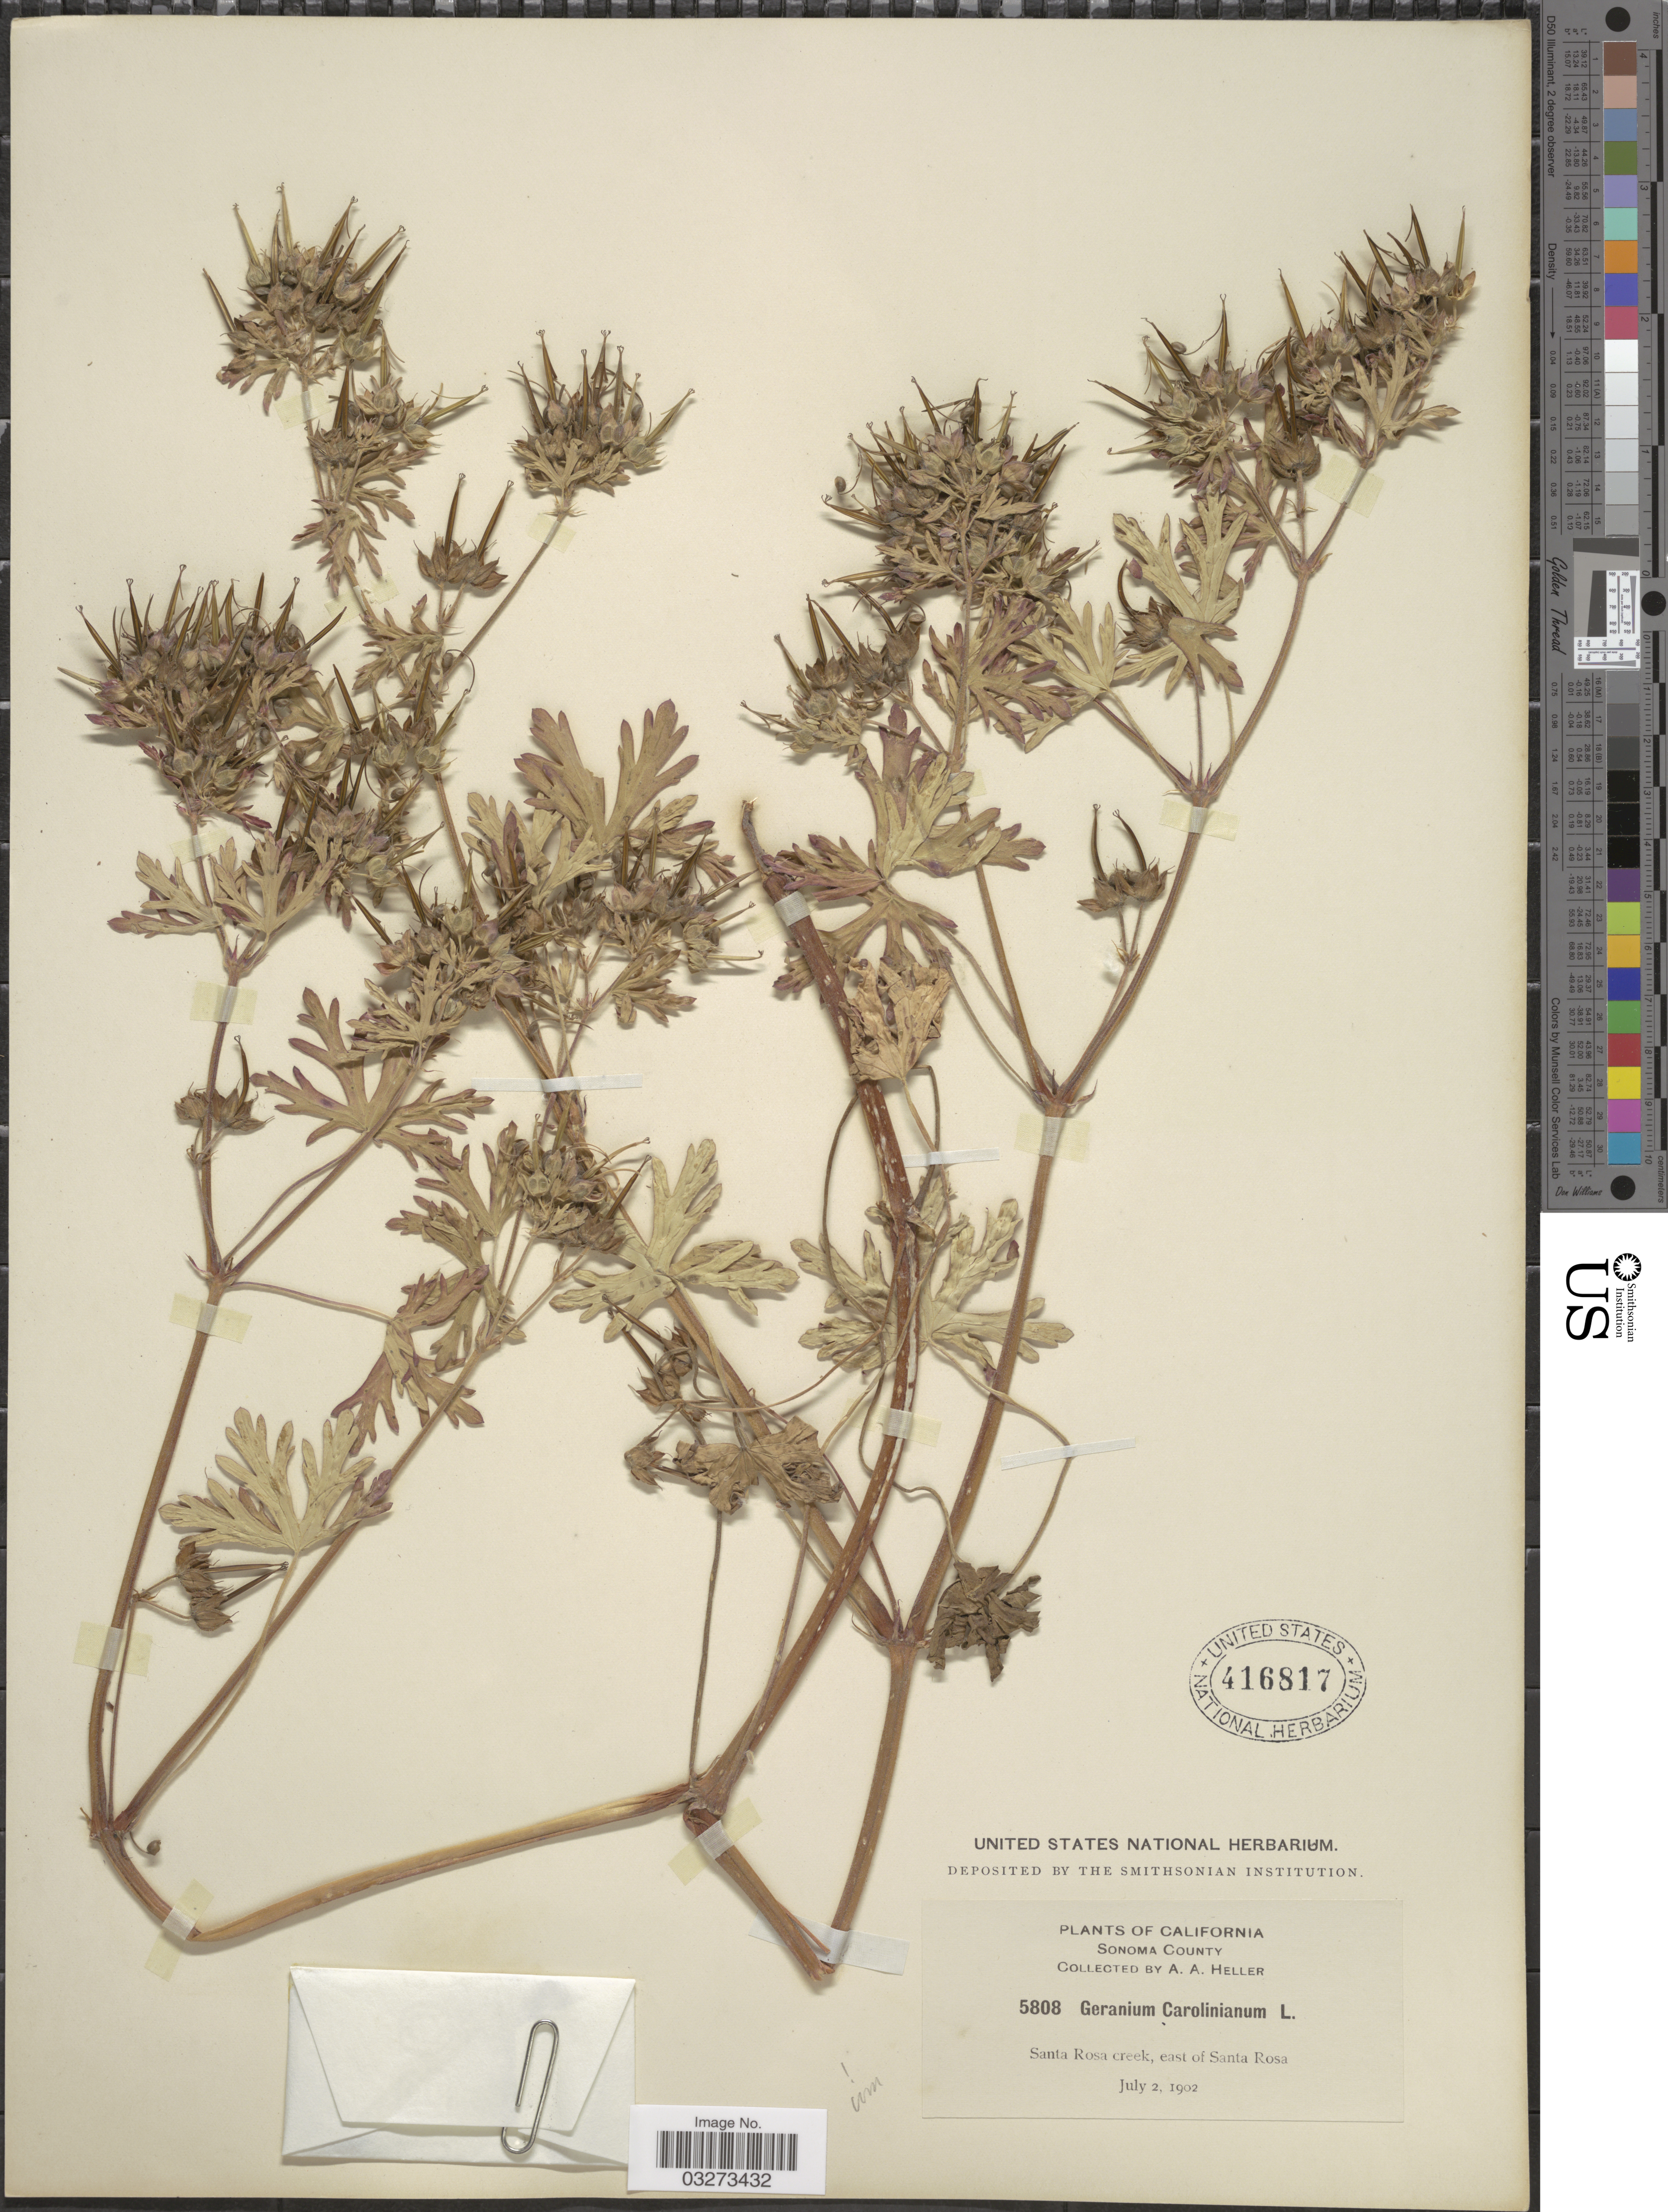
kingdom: Plantae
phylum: Tracheophyta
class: Magnoliopsida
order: Geraniales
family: Geraniaceae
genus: Geranium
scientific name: Geranium carolinianum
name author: L.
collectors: A. A. Heller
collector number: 5808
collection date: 1902-07-02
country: United States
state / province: California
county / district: Sonoma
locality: Sonoma County, Santa Rosa creek, east of Santa Rosa.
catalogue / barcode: US 416817